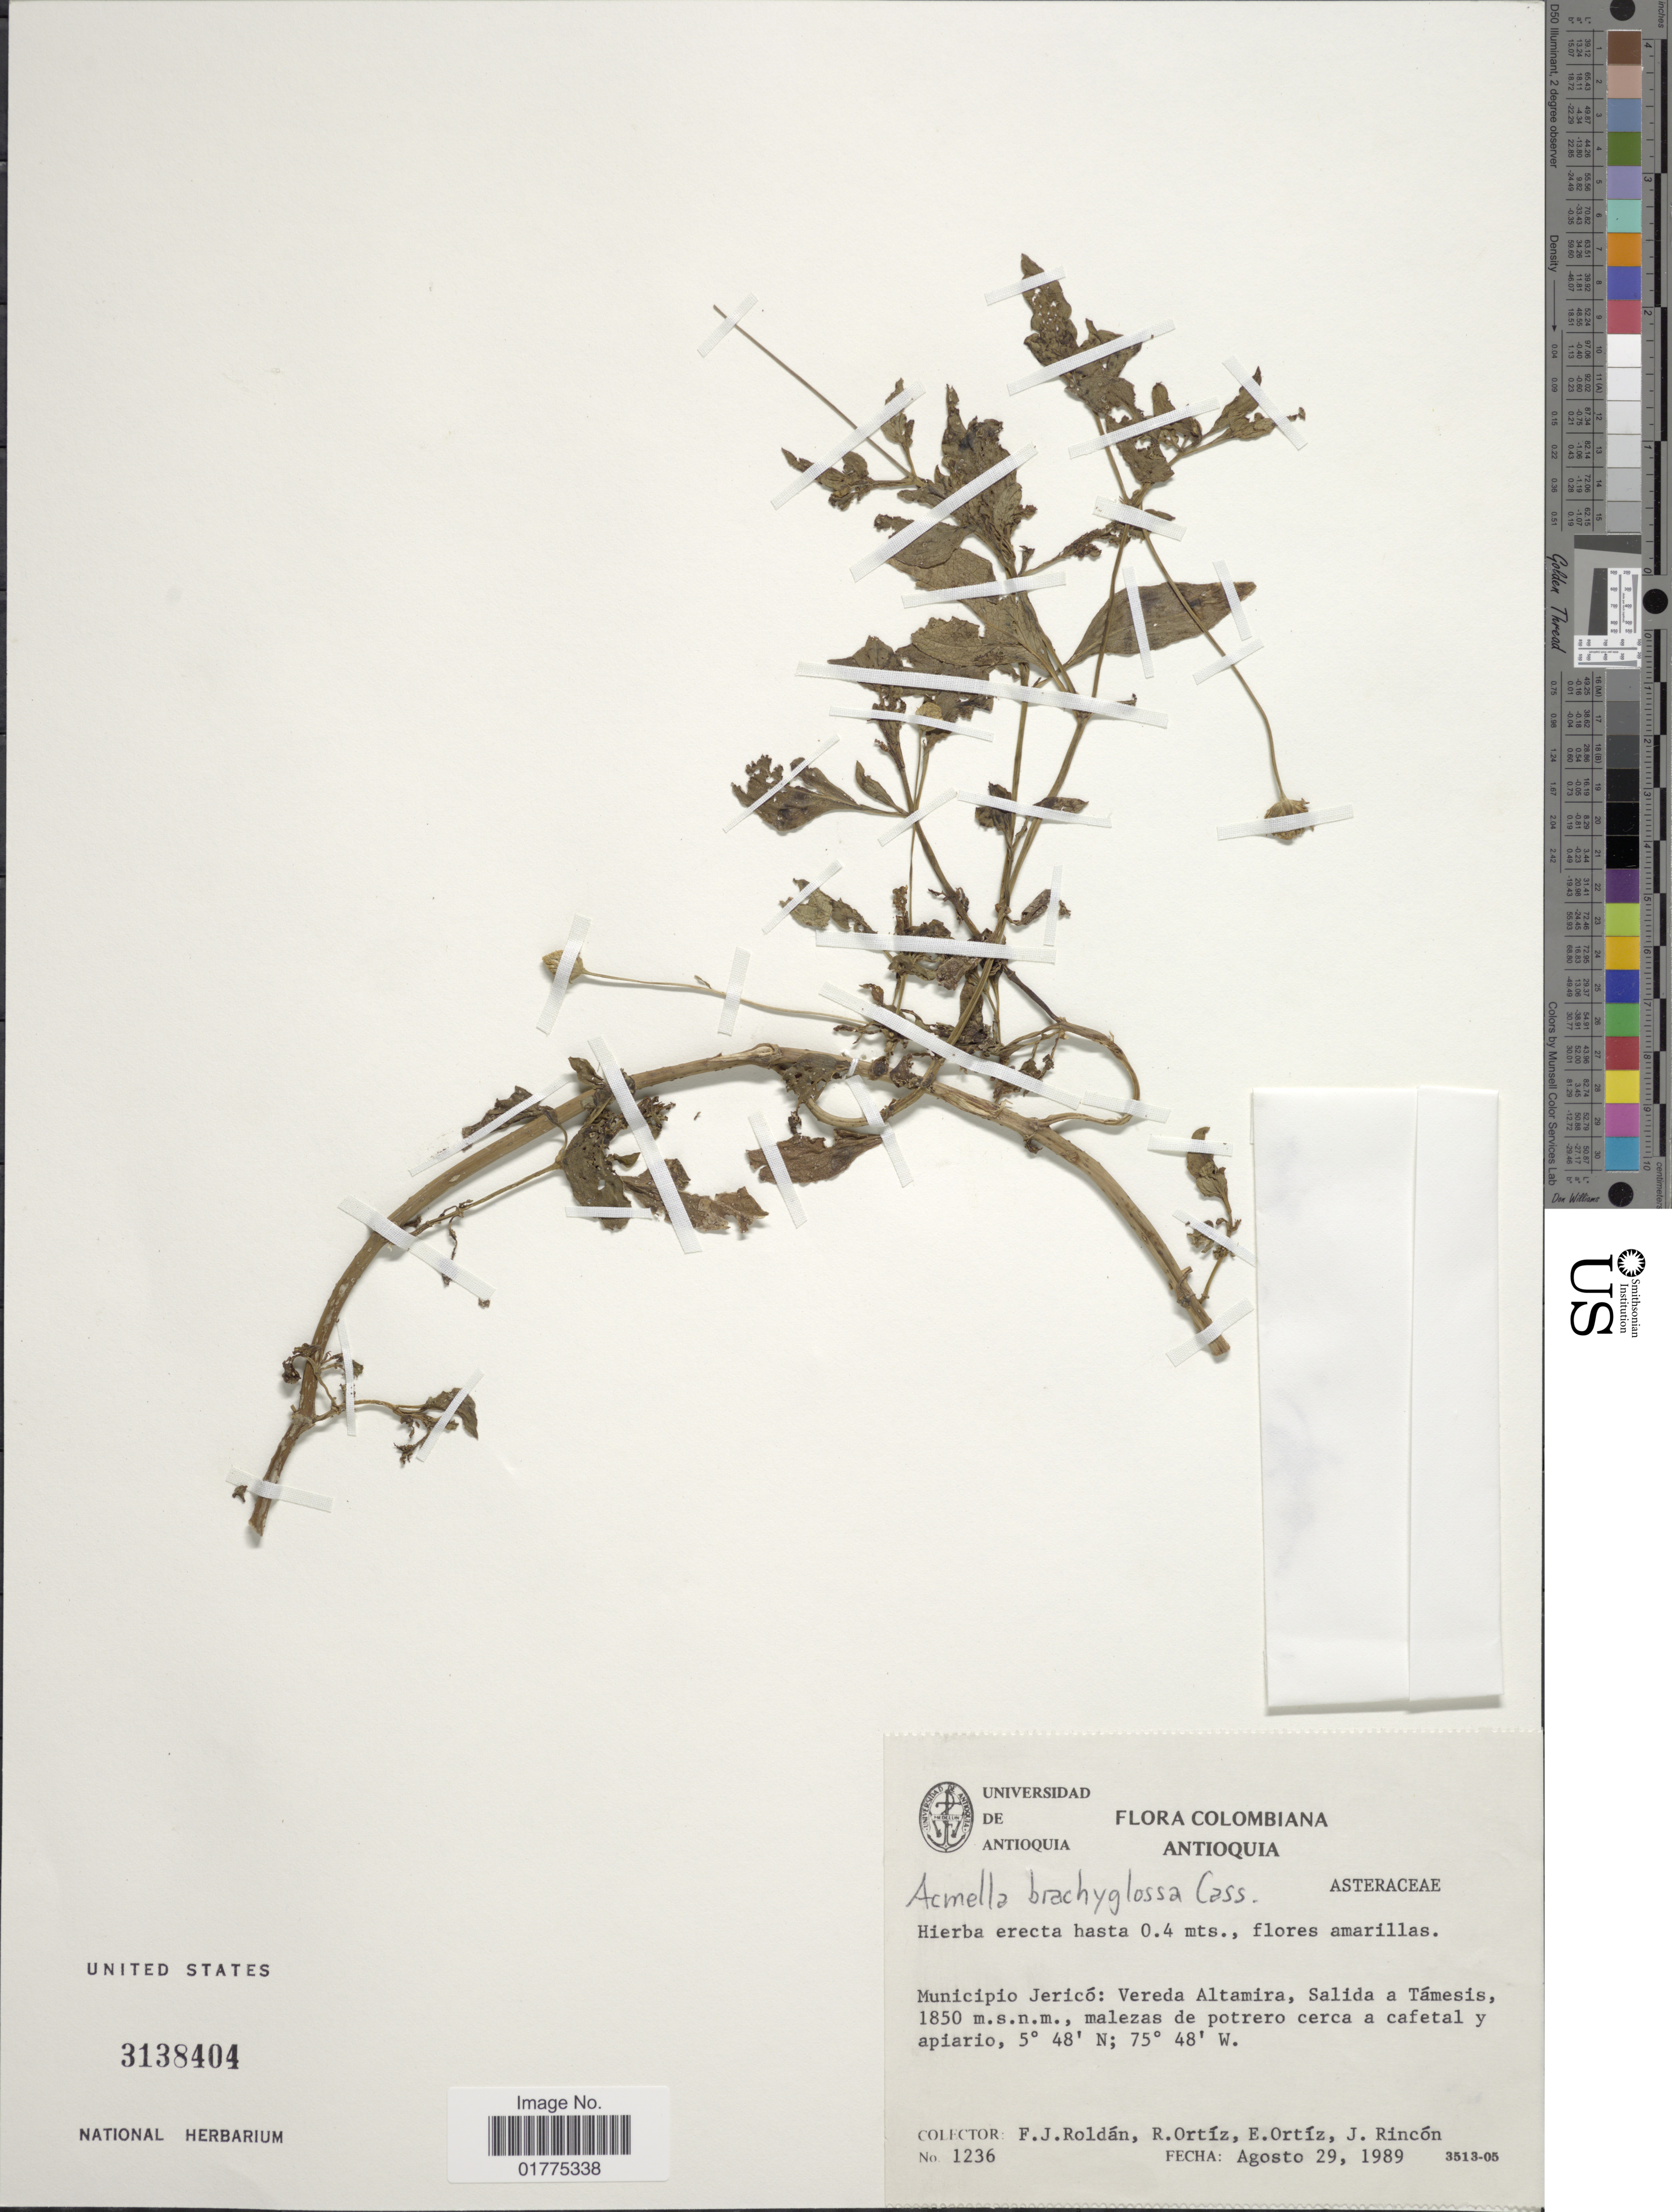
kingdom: Plantae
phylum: Tracheophyta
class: Magnoliopsida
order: Asterales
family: Asteraceae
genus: Acmella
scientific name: Acmella brachyglossa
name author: Cass.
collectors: F. J. Roldán, R. Ortíz & J. Rincón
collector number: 1236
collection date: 1989-08-29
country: Colombia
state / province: Antioquia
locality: Municipio Jerico: Vereda Altamira, Saldida a Tamesis, malezas de potreto cerca a cafetal y apiario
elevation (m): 1850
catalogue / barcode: US 3138404